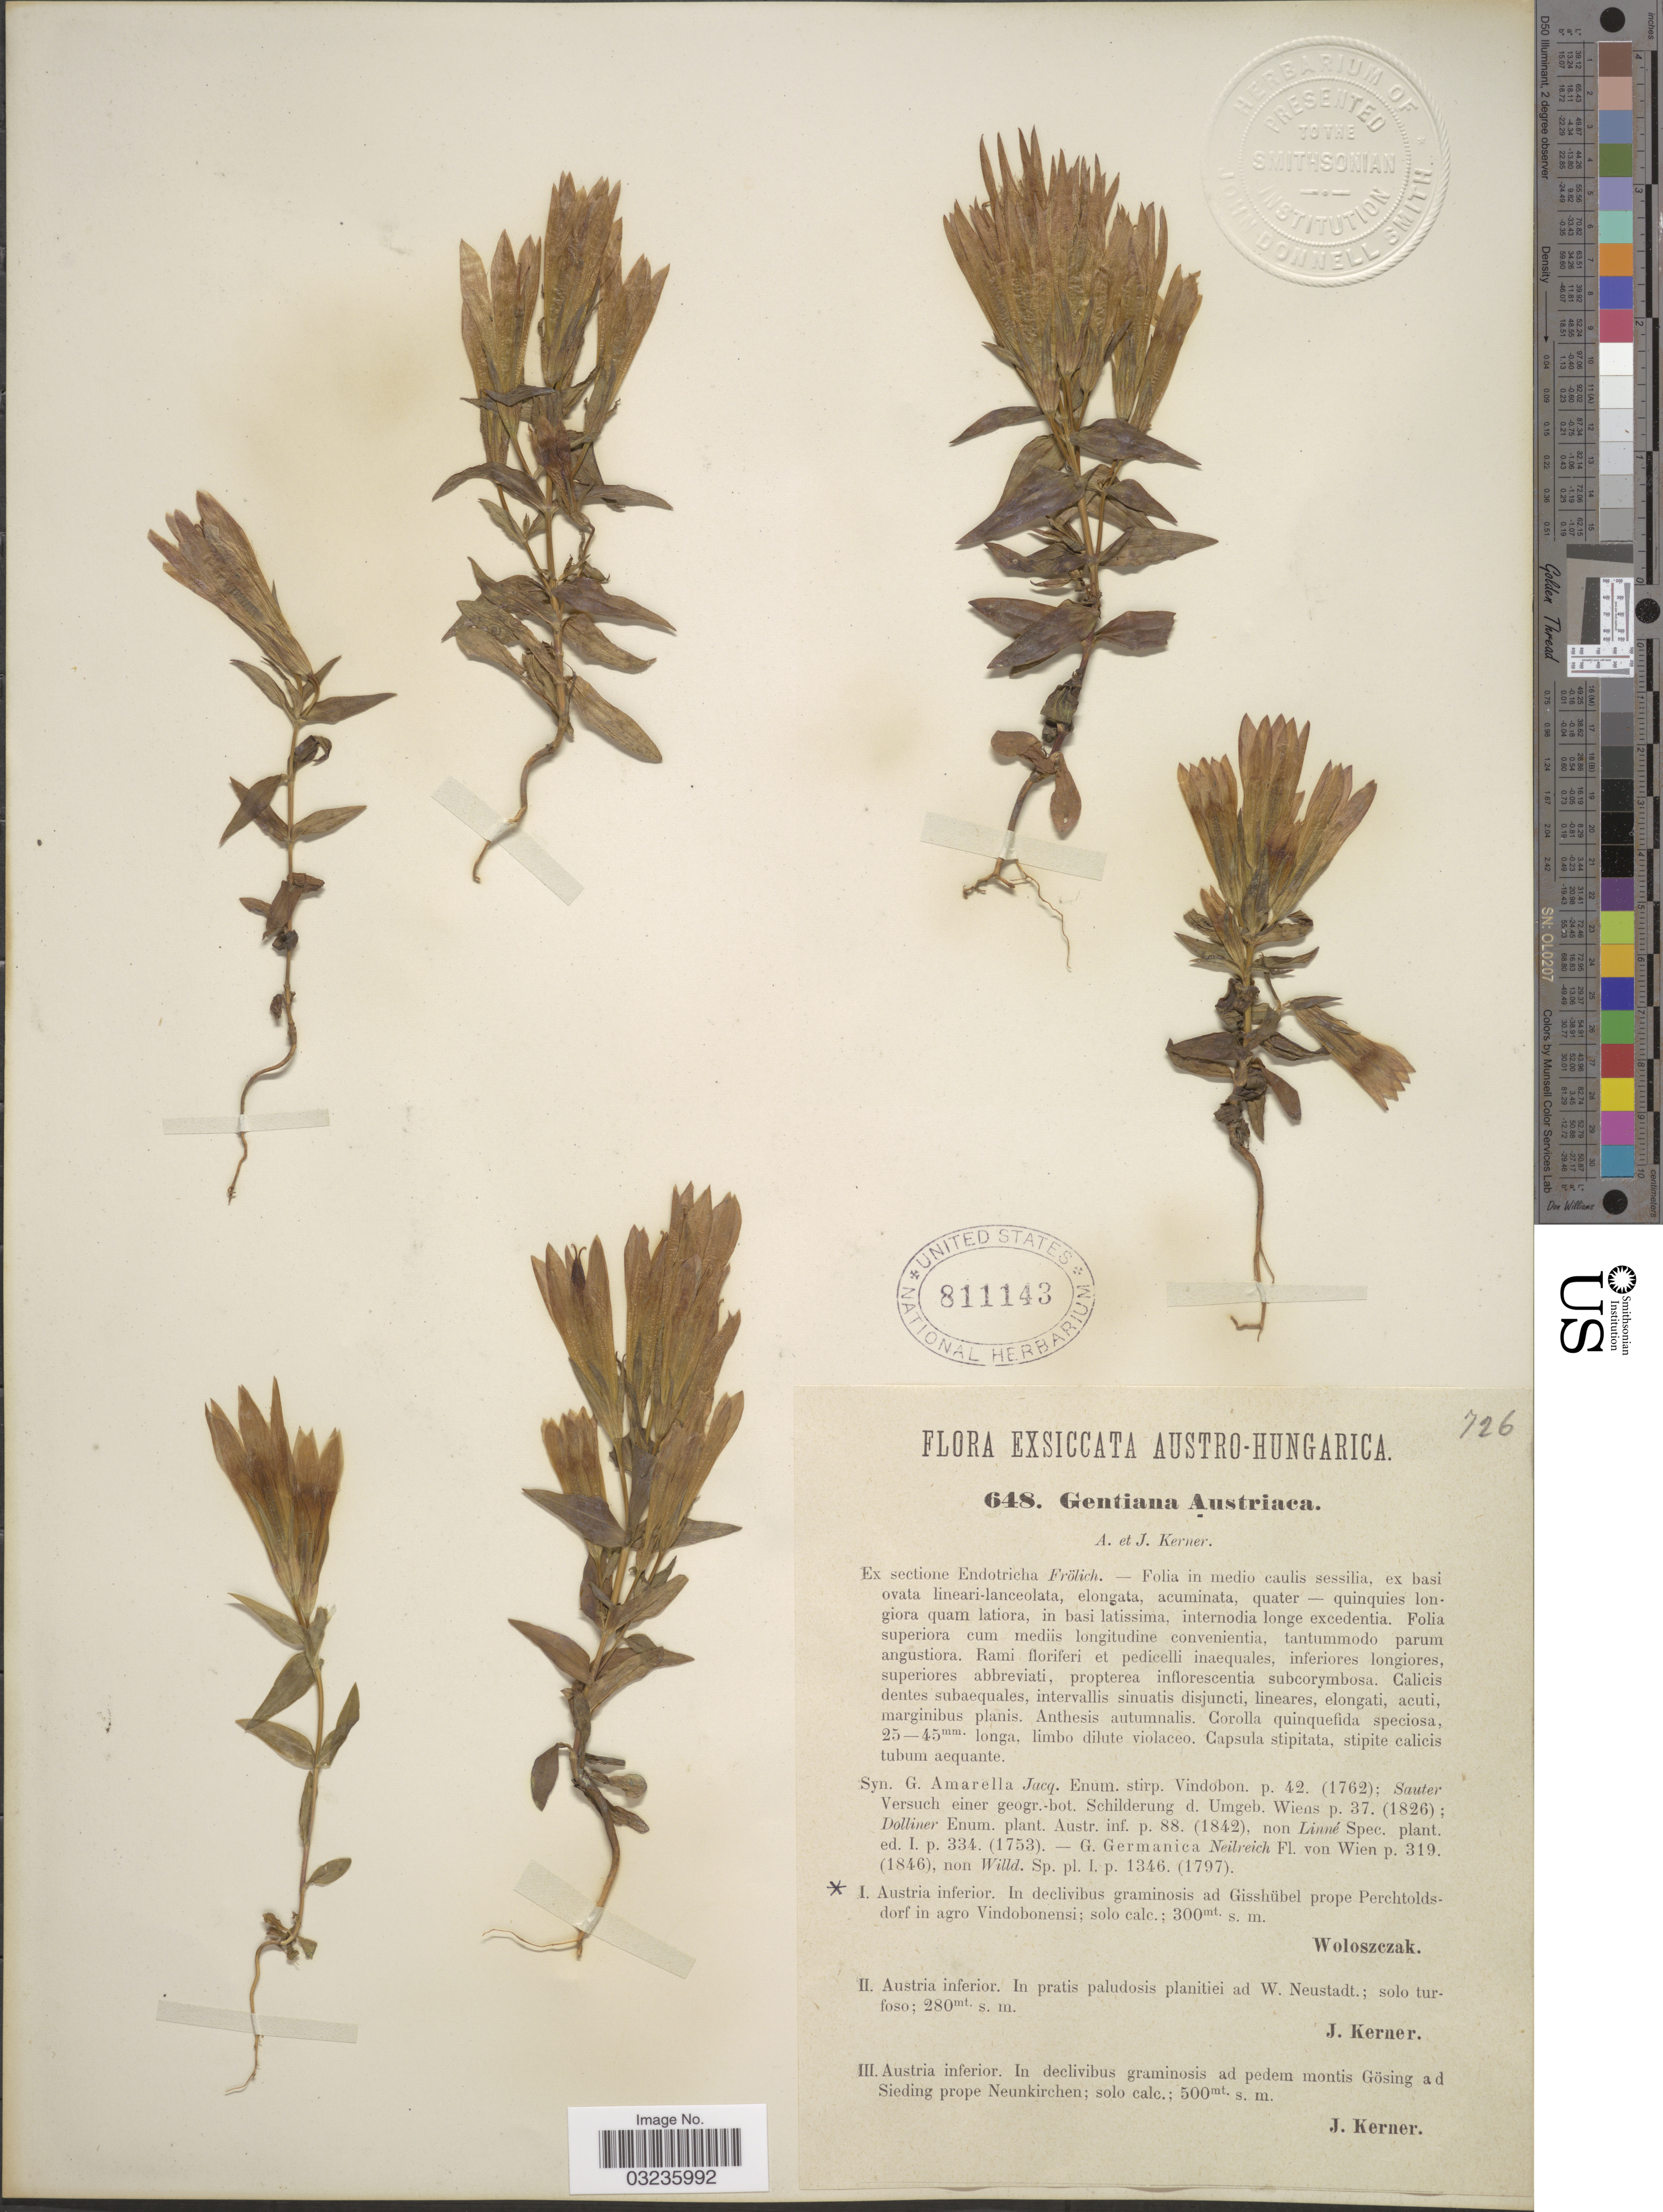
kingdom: Plantae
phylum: Tracheophyta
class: Magnoliopsida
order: Gentianales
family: Gentianaceae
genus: Gentiana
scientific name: Gentiana austriaca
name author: A. Kern. & Jos. Kern.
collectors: -. Woloszczk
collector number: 648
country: Austria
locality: Austro-Hungarica. Austrio inferior. In declivibus graminosis ad Gisshübel prope Perchtoldsdorf in agro Vindobonensi.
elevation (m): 300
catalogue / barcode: US 811143